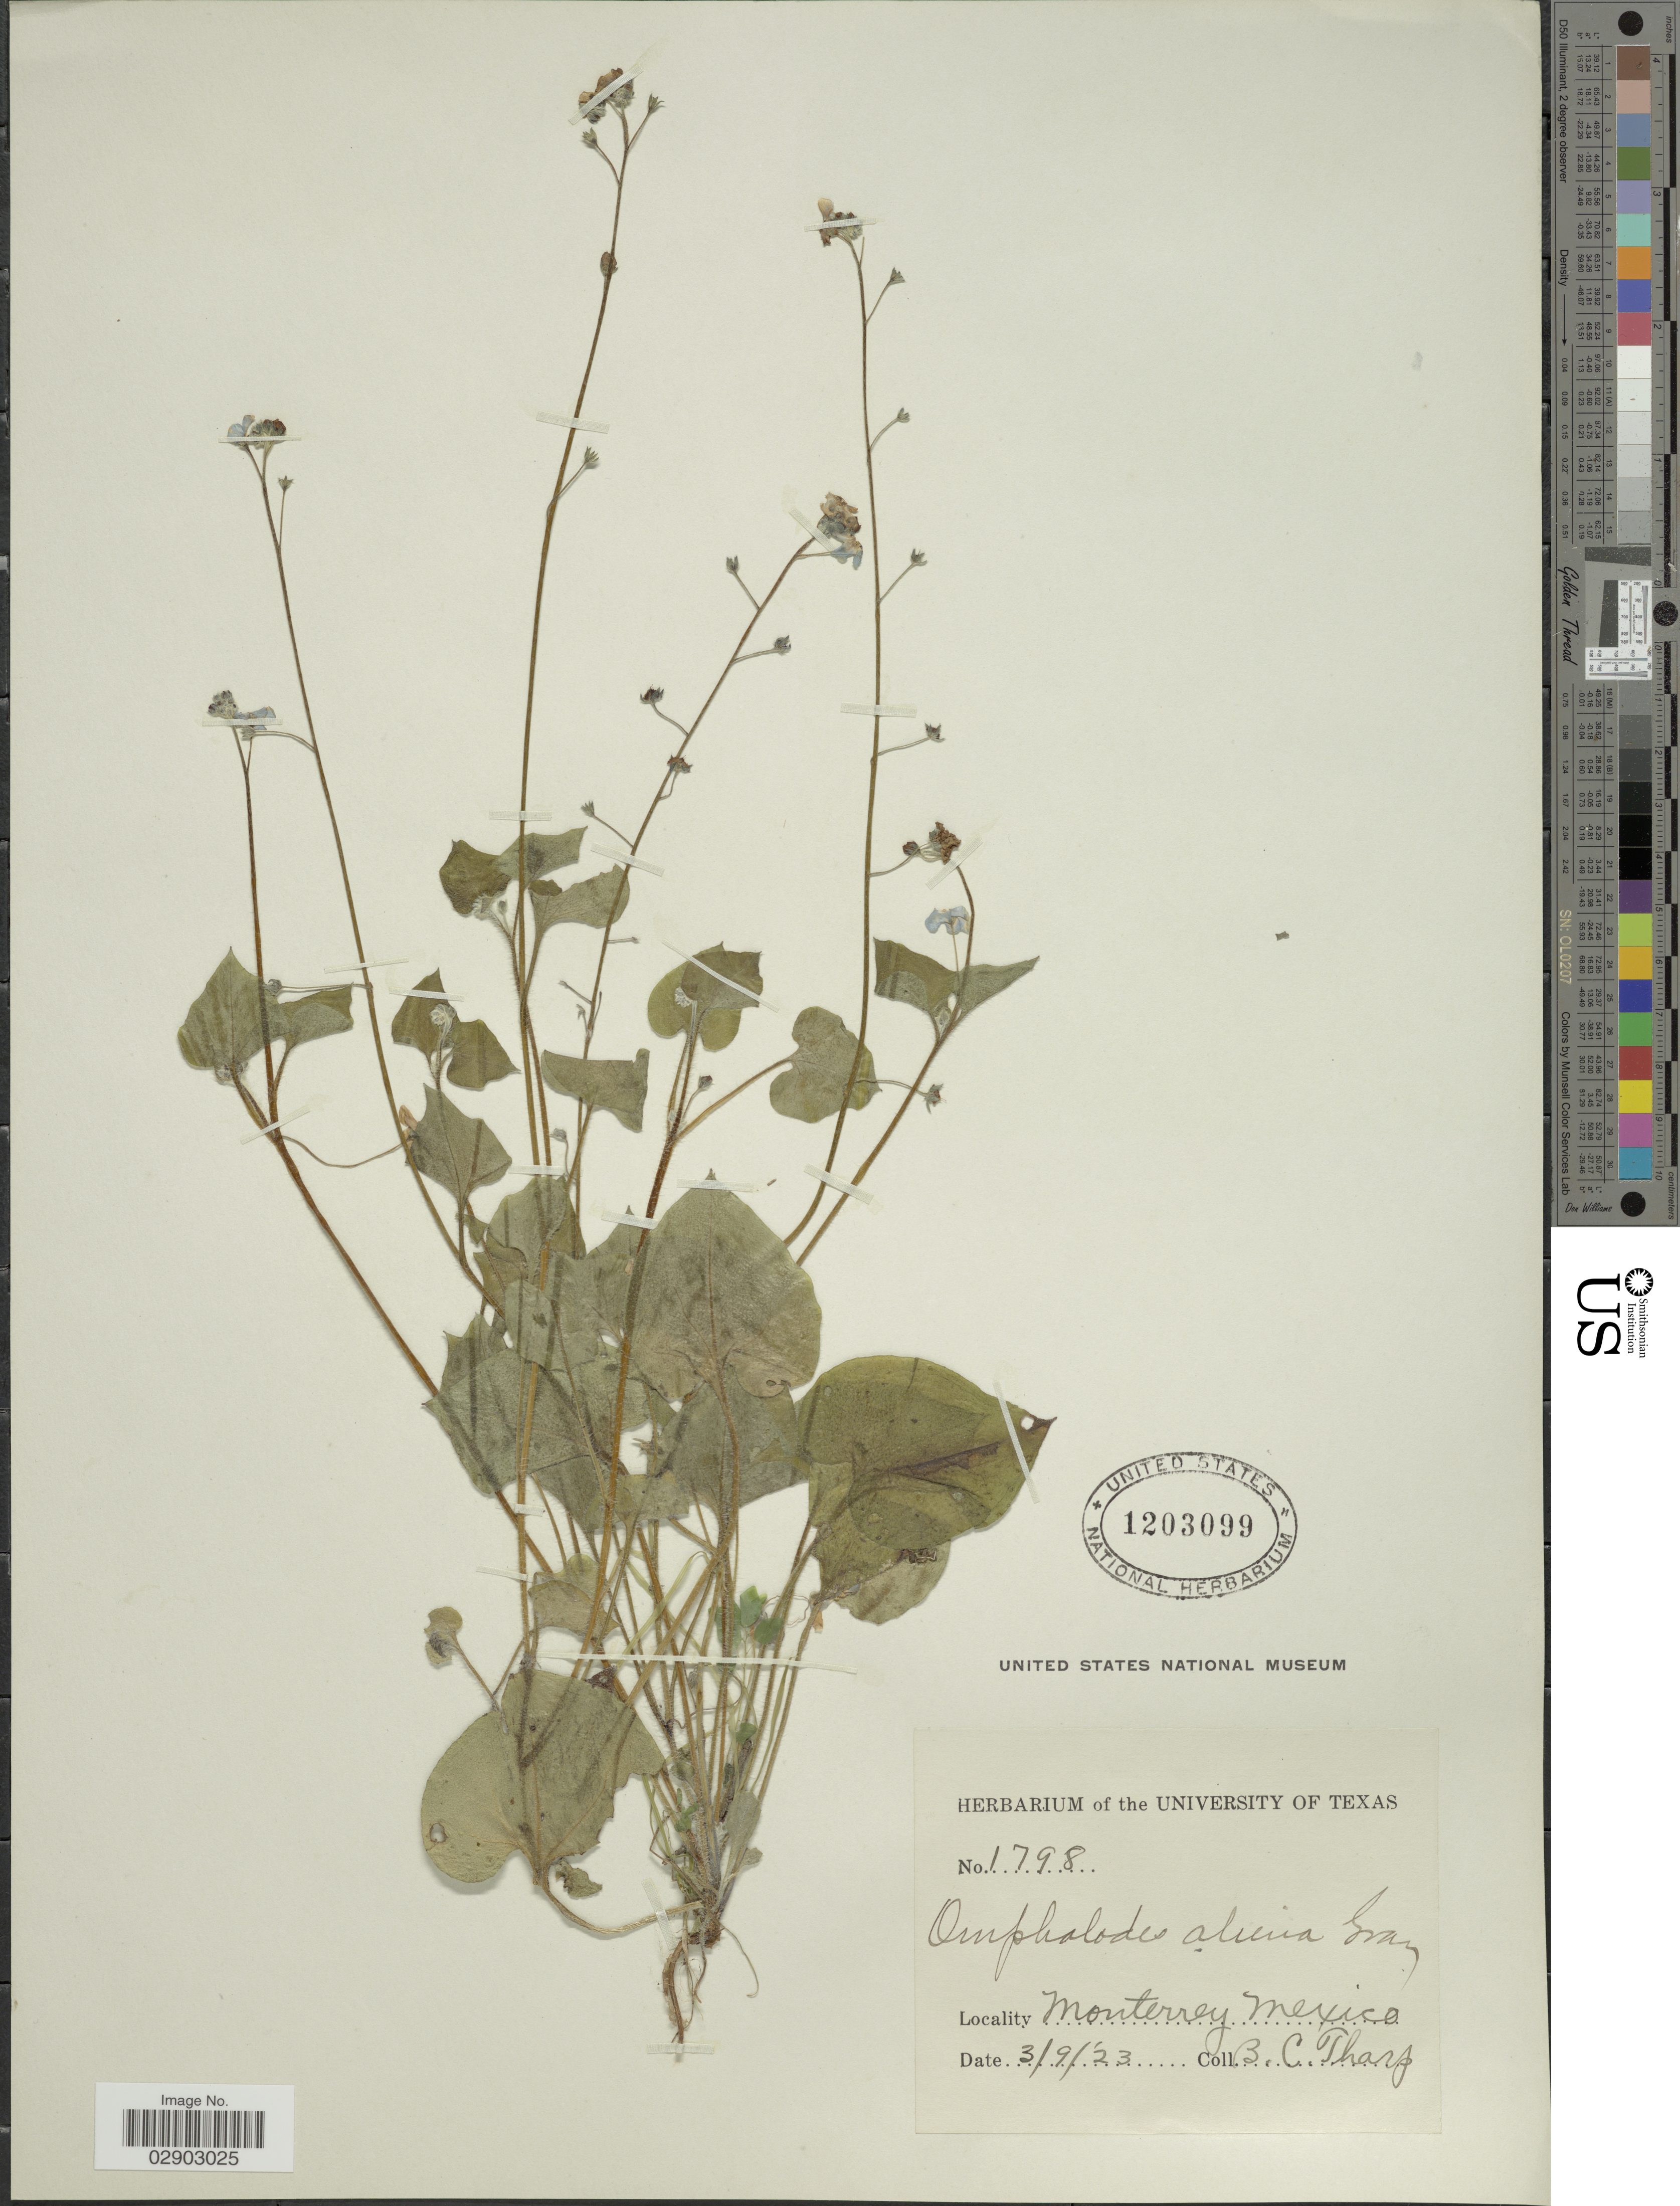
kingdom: Plantae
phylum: Tracheophyta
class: Magnoliopsida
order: Boraginales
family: Boraginaceae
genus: Omphalodes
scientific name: Omphalodes aliena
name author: A. Gray ex Hemsl.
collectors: B. C. Tharp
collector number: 1798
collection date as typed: Transcribed d/m/y: 3/9/23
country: Mexico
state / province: Nuevo León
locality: Monterrey.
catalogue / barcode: US 1203099